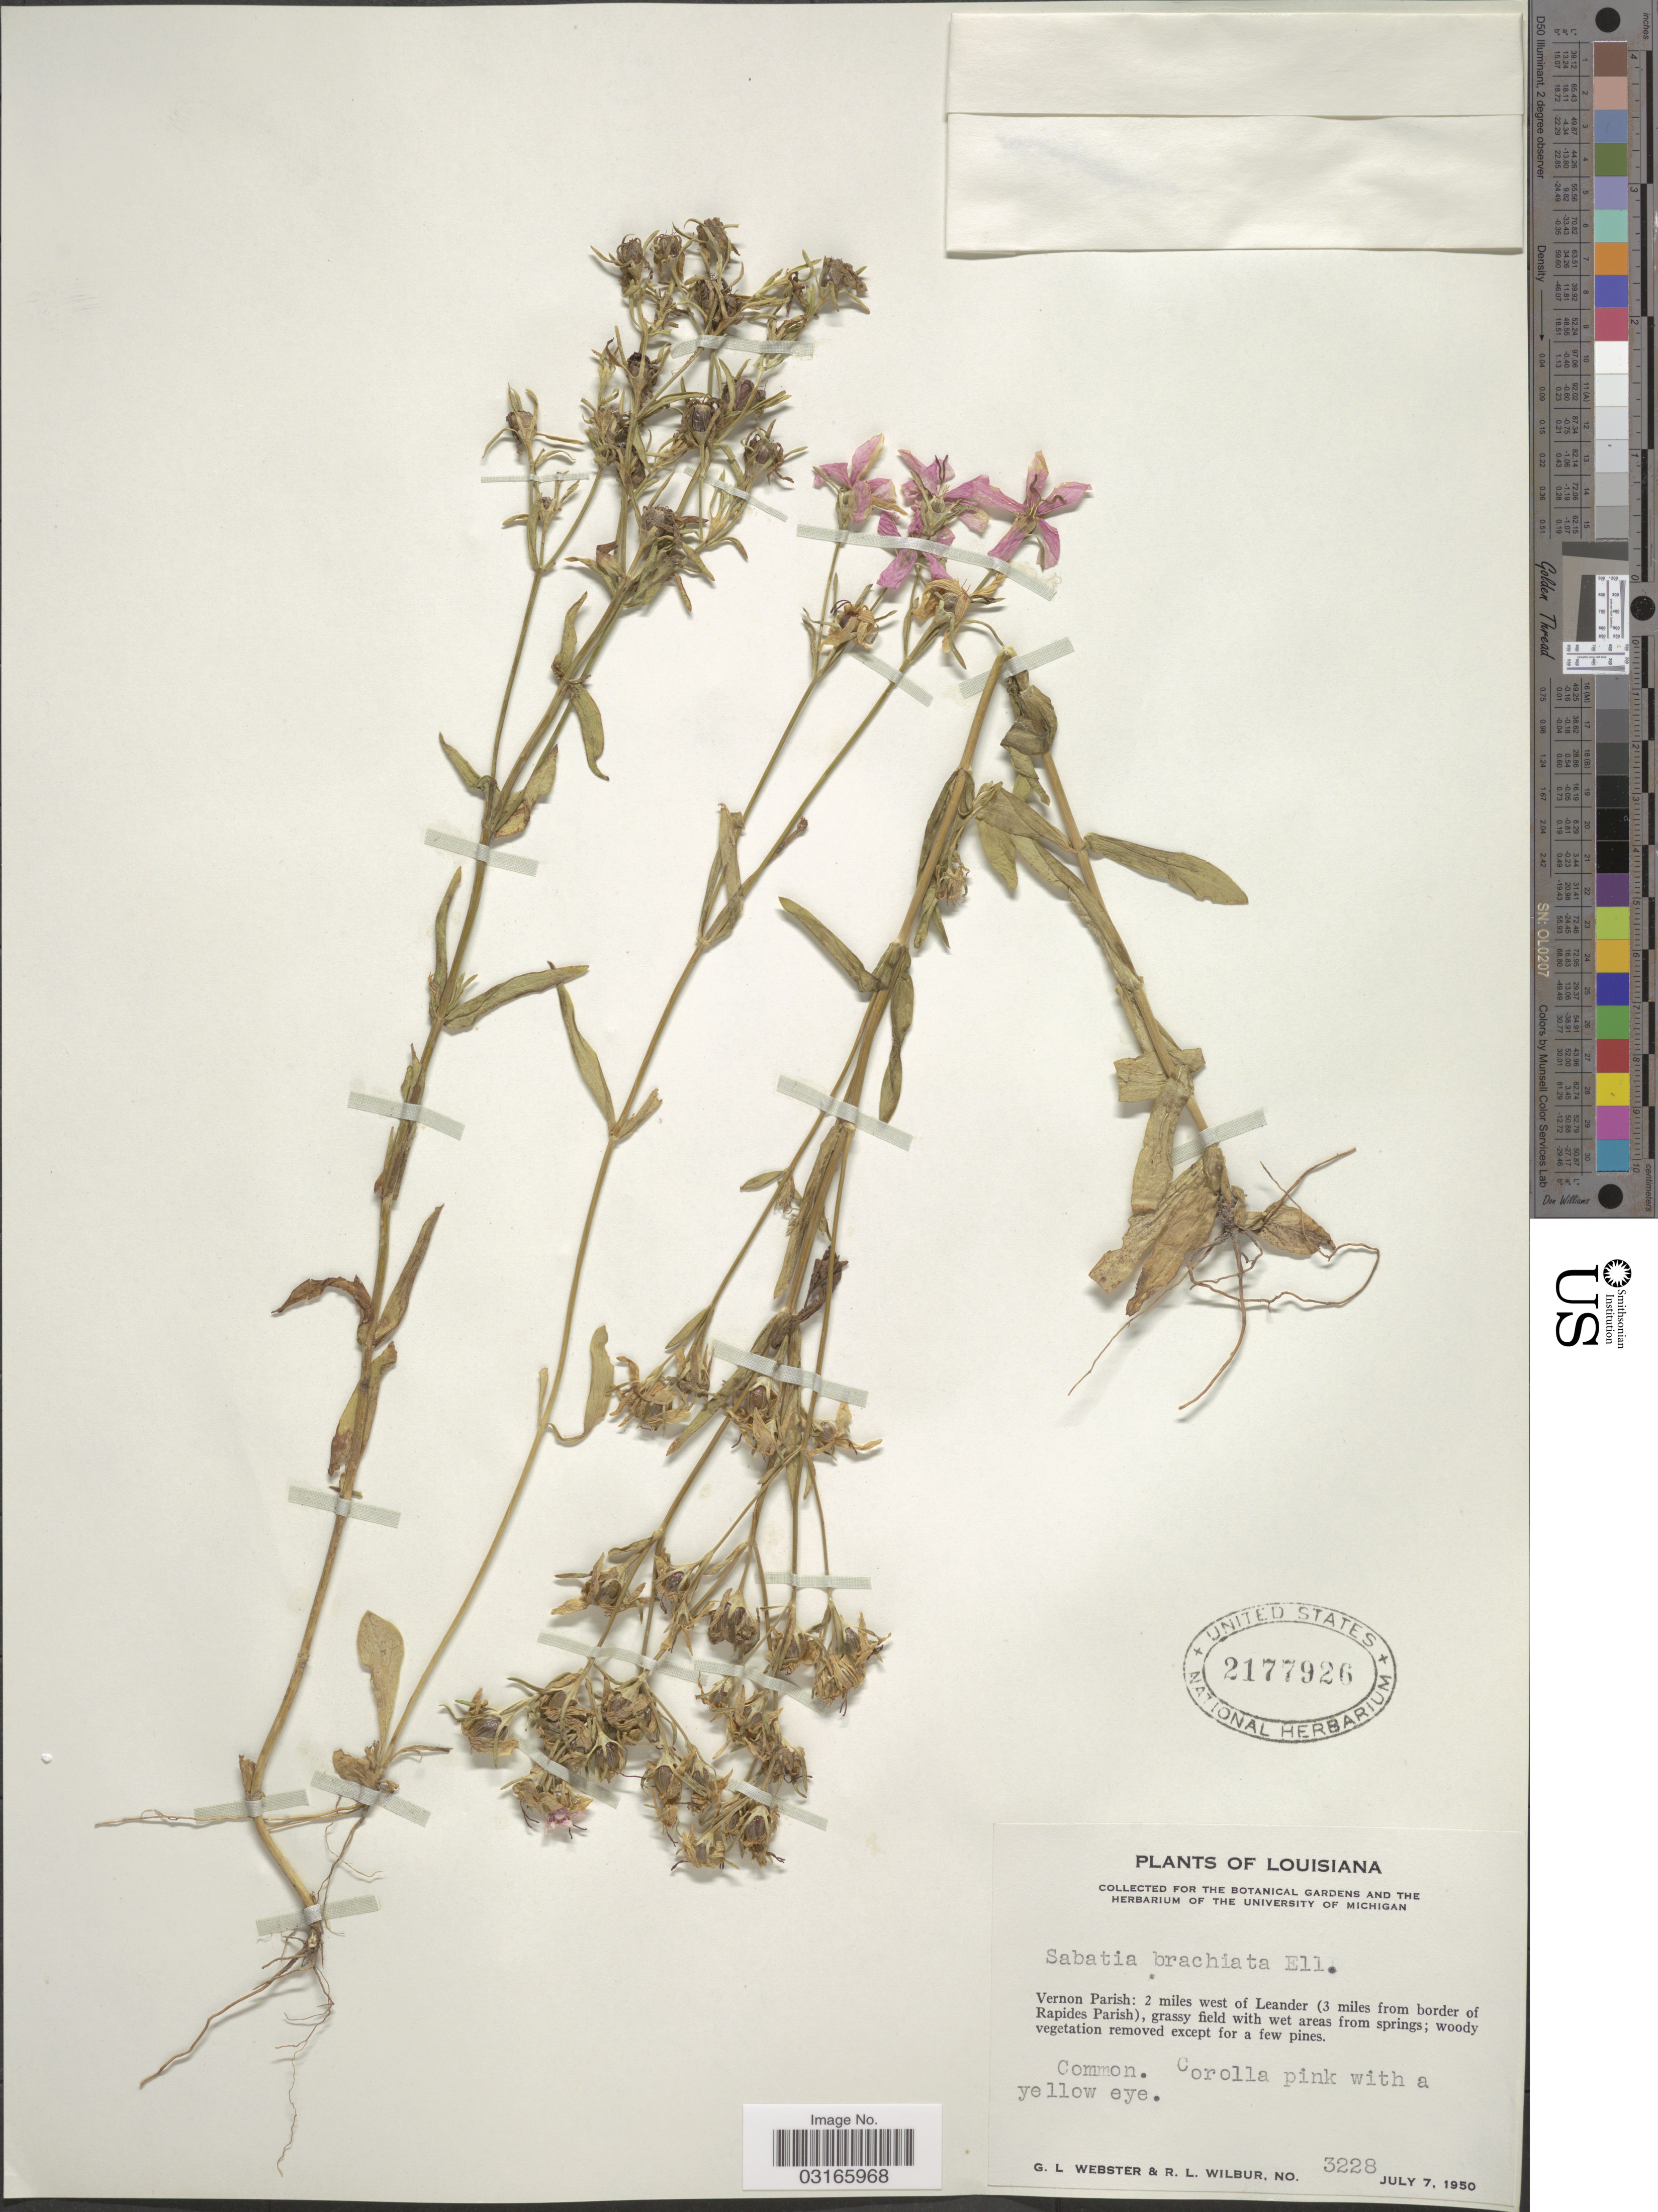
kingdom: Plantae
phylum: Tracheophyta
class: Magnoliopsida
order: Gentianales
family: Gentianaceae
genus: Sabatia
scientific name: Sabatia brachiata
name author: Elliott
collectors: G. L. Webster & R. L. Wilbur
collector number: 3228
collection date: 1950-07-07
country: United States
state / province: Louisiana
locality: Vernon Parish: 2 miles west of Leander (3 miles from border of Rapides Parish), grassy field with wet areas from springs.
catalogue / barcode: US 2177926